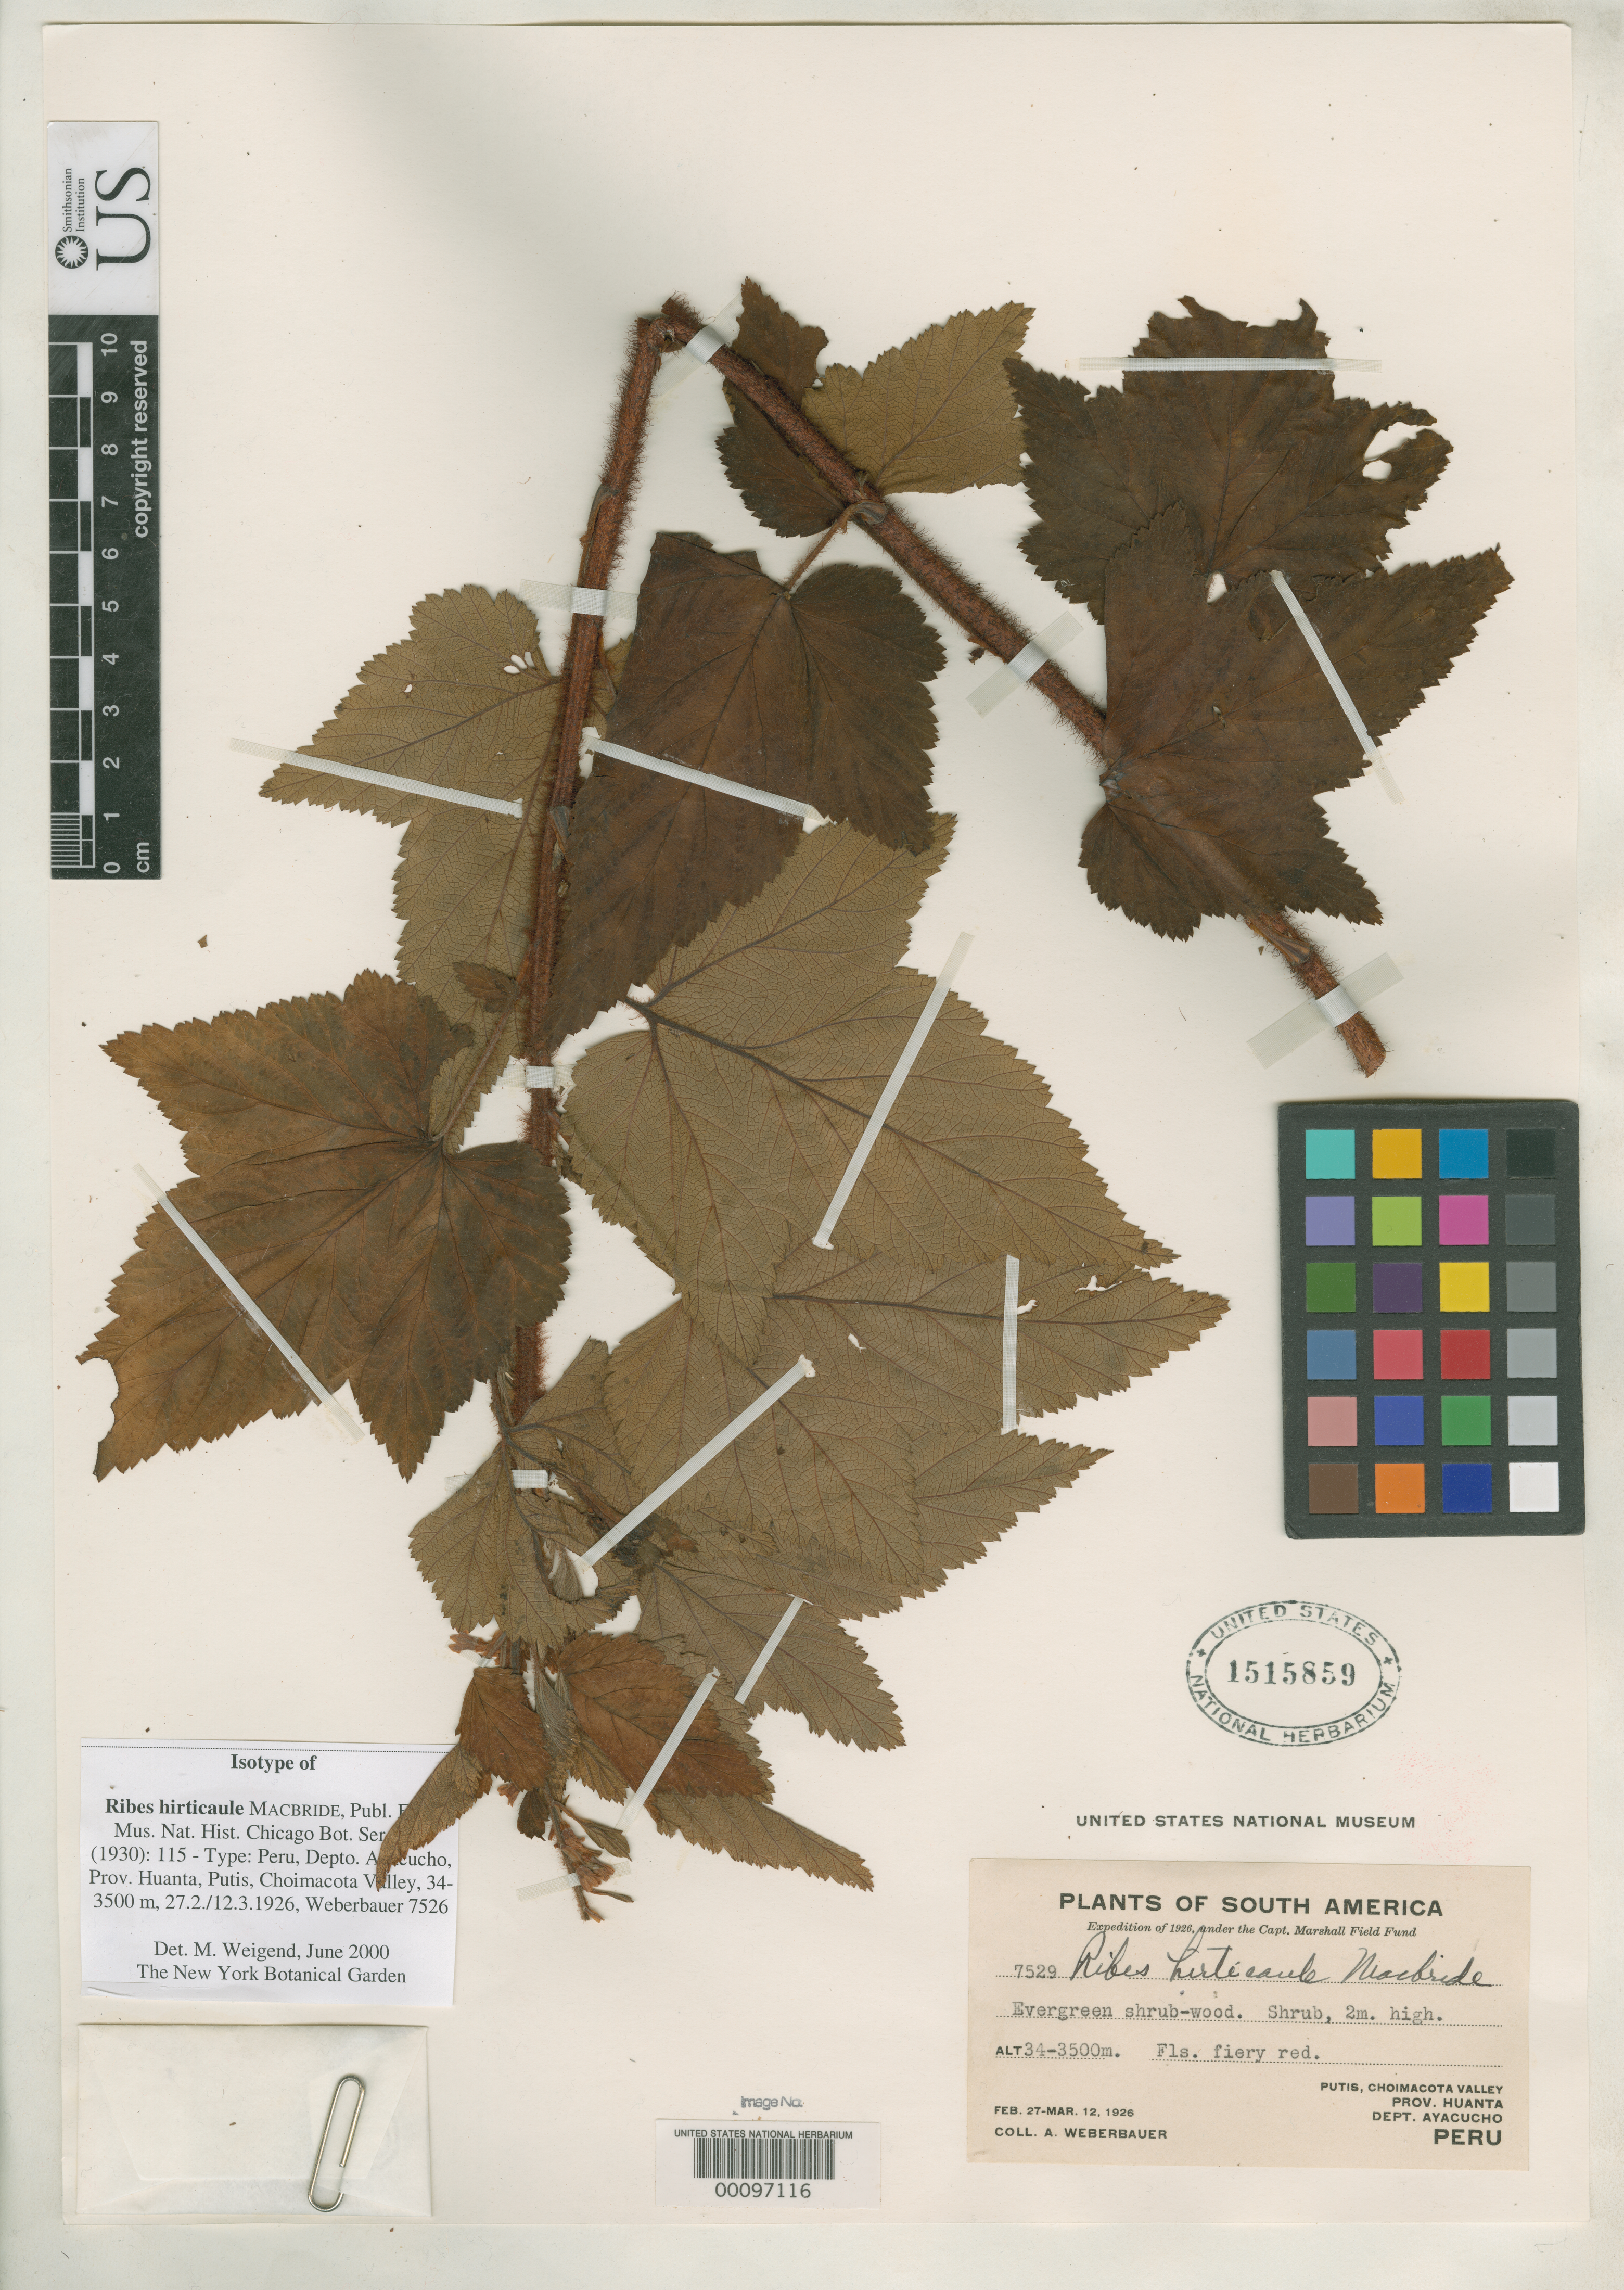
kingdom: Plantae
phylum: Tracheophyta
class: Magnoliopsida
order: Saxifragales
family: Grossulariaceae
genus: Ribes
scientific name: Ribes hirticaule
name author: J.F. Macbr.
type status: Isotype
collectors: A. Weberbauer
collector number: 7529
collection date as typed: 27 Feb 1926 to 12 Mar 1926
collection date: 1926-02-27/1926-03-12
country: Peru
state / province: Ayacucho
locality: Putis, Choimacota Valley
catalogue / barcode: US 1515859